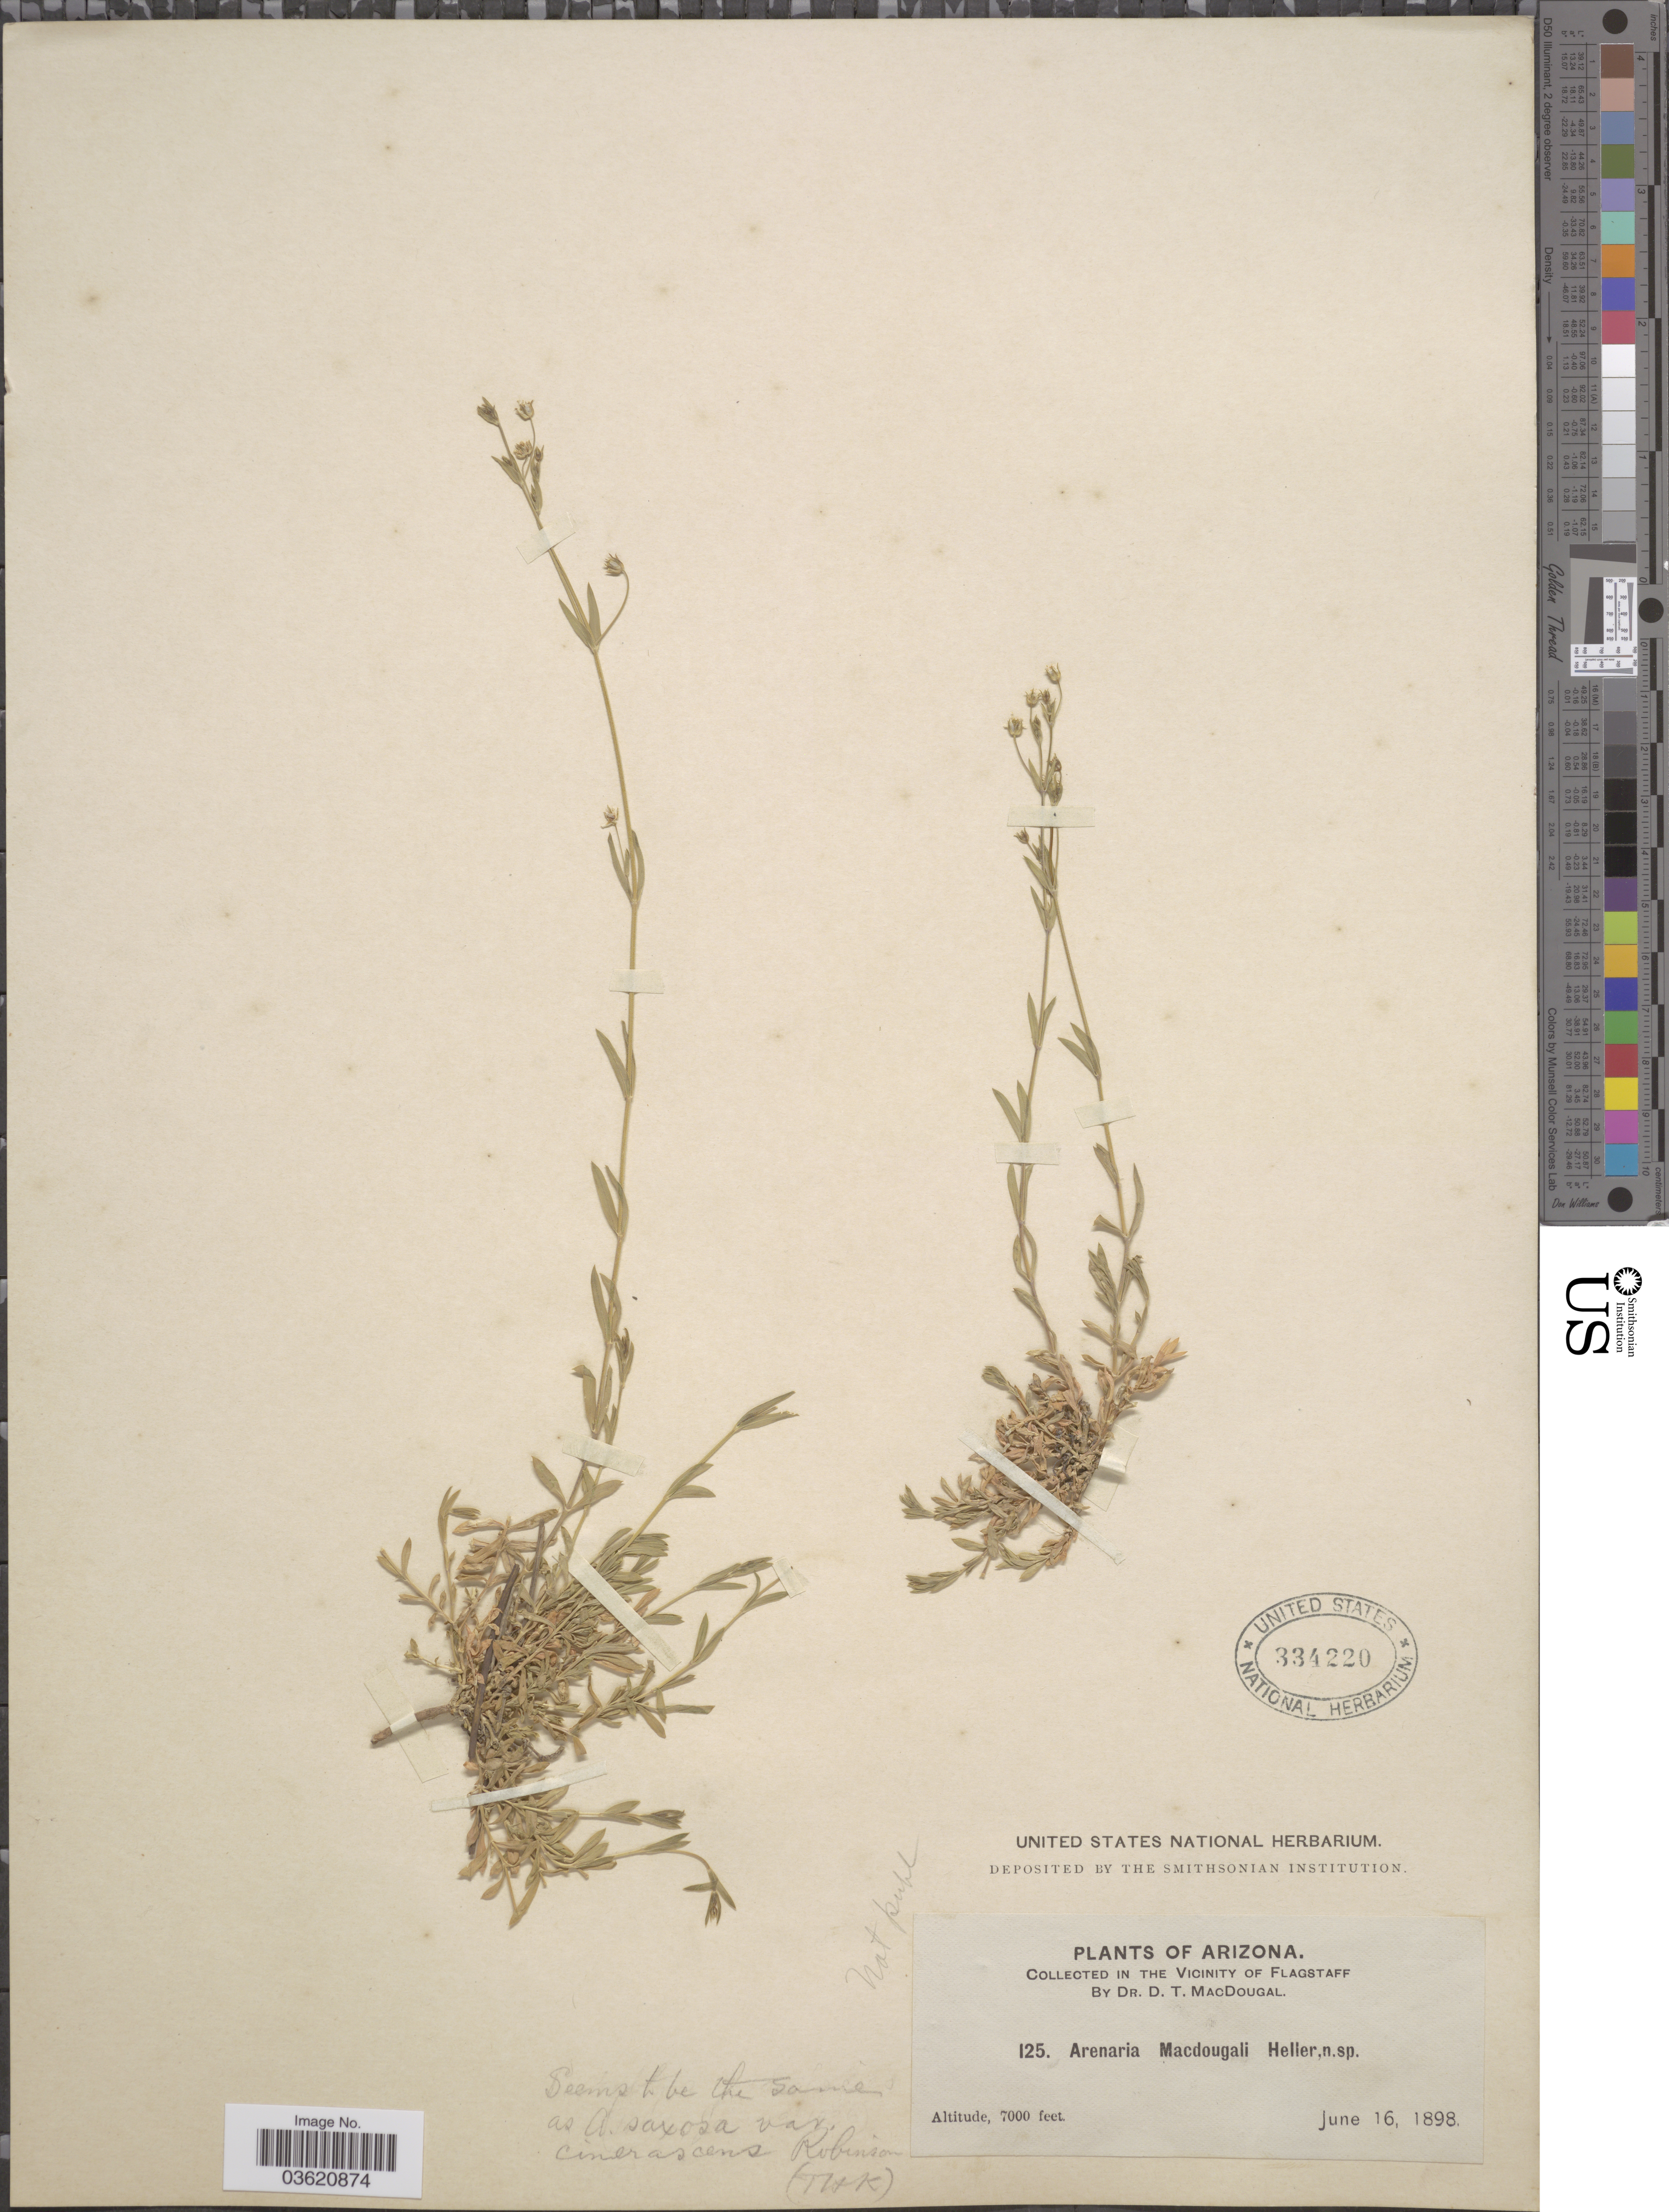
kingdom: Plantae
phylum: Tracheophyta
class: Magnoliopsida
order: Caryophyllales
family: Caryophyllaceae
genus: Arenaria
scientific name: Arenaria macdougalii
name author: A. Heller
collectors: D. T. MacDougal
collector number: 125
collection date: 1898-06-16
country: United States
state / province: Arizona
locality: In the Vicinity of Flagstaff.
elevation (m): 2134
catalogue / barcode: US 334220